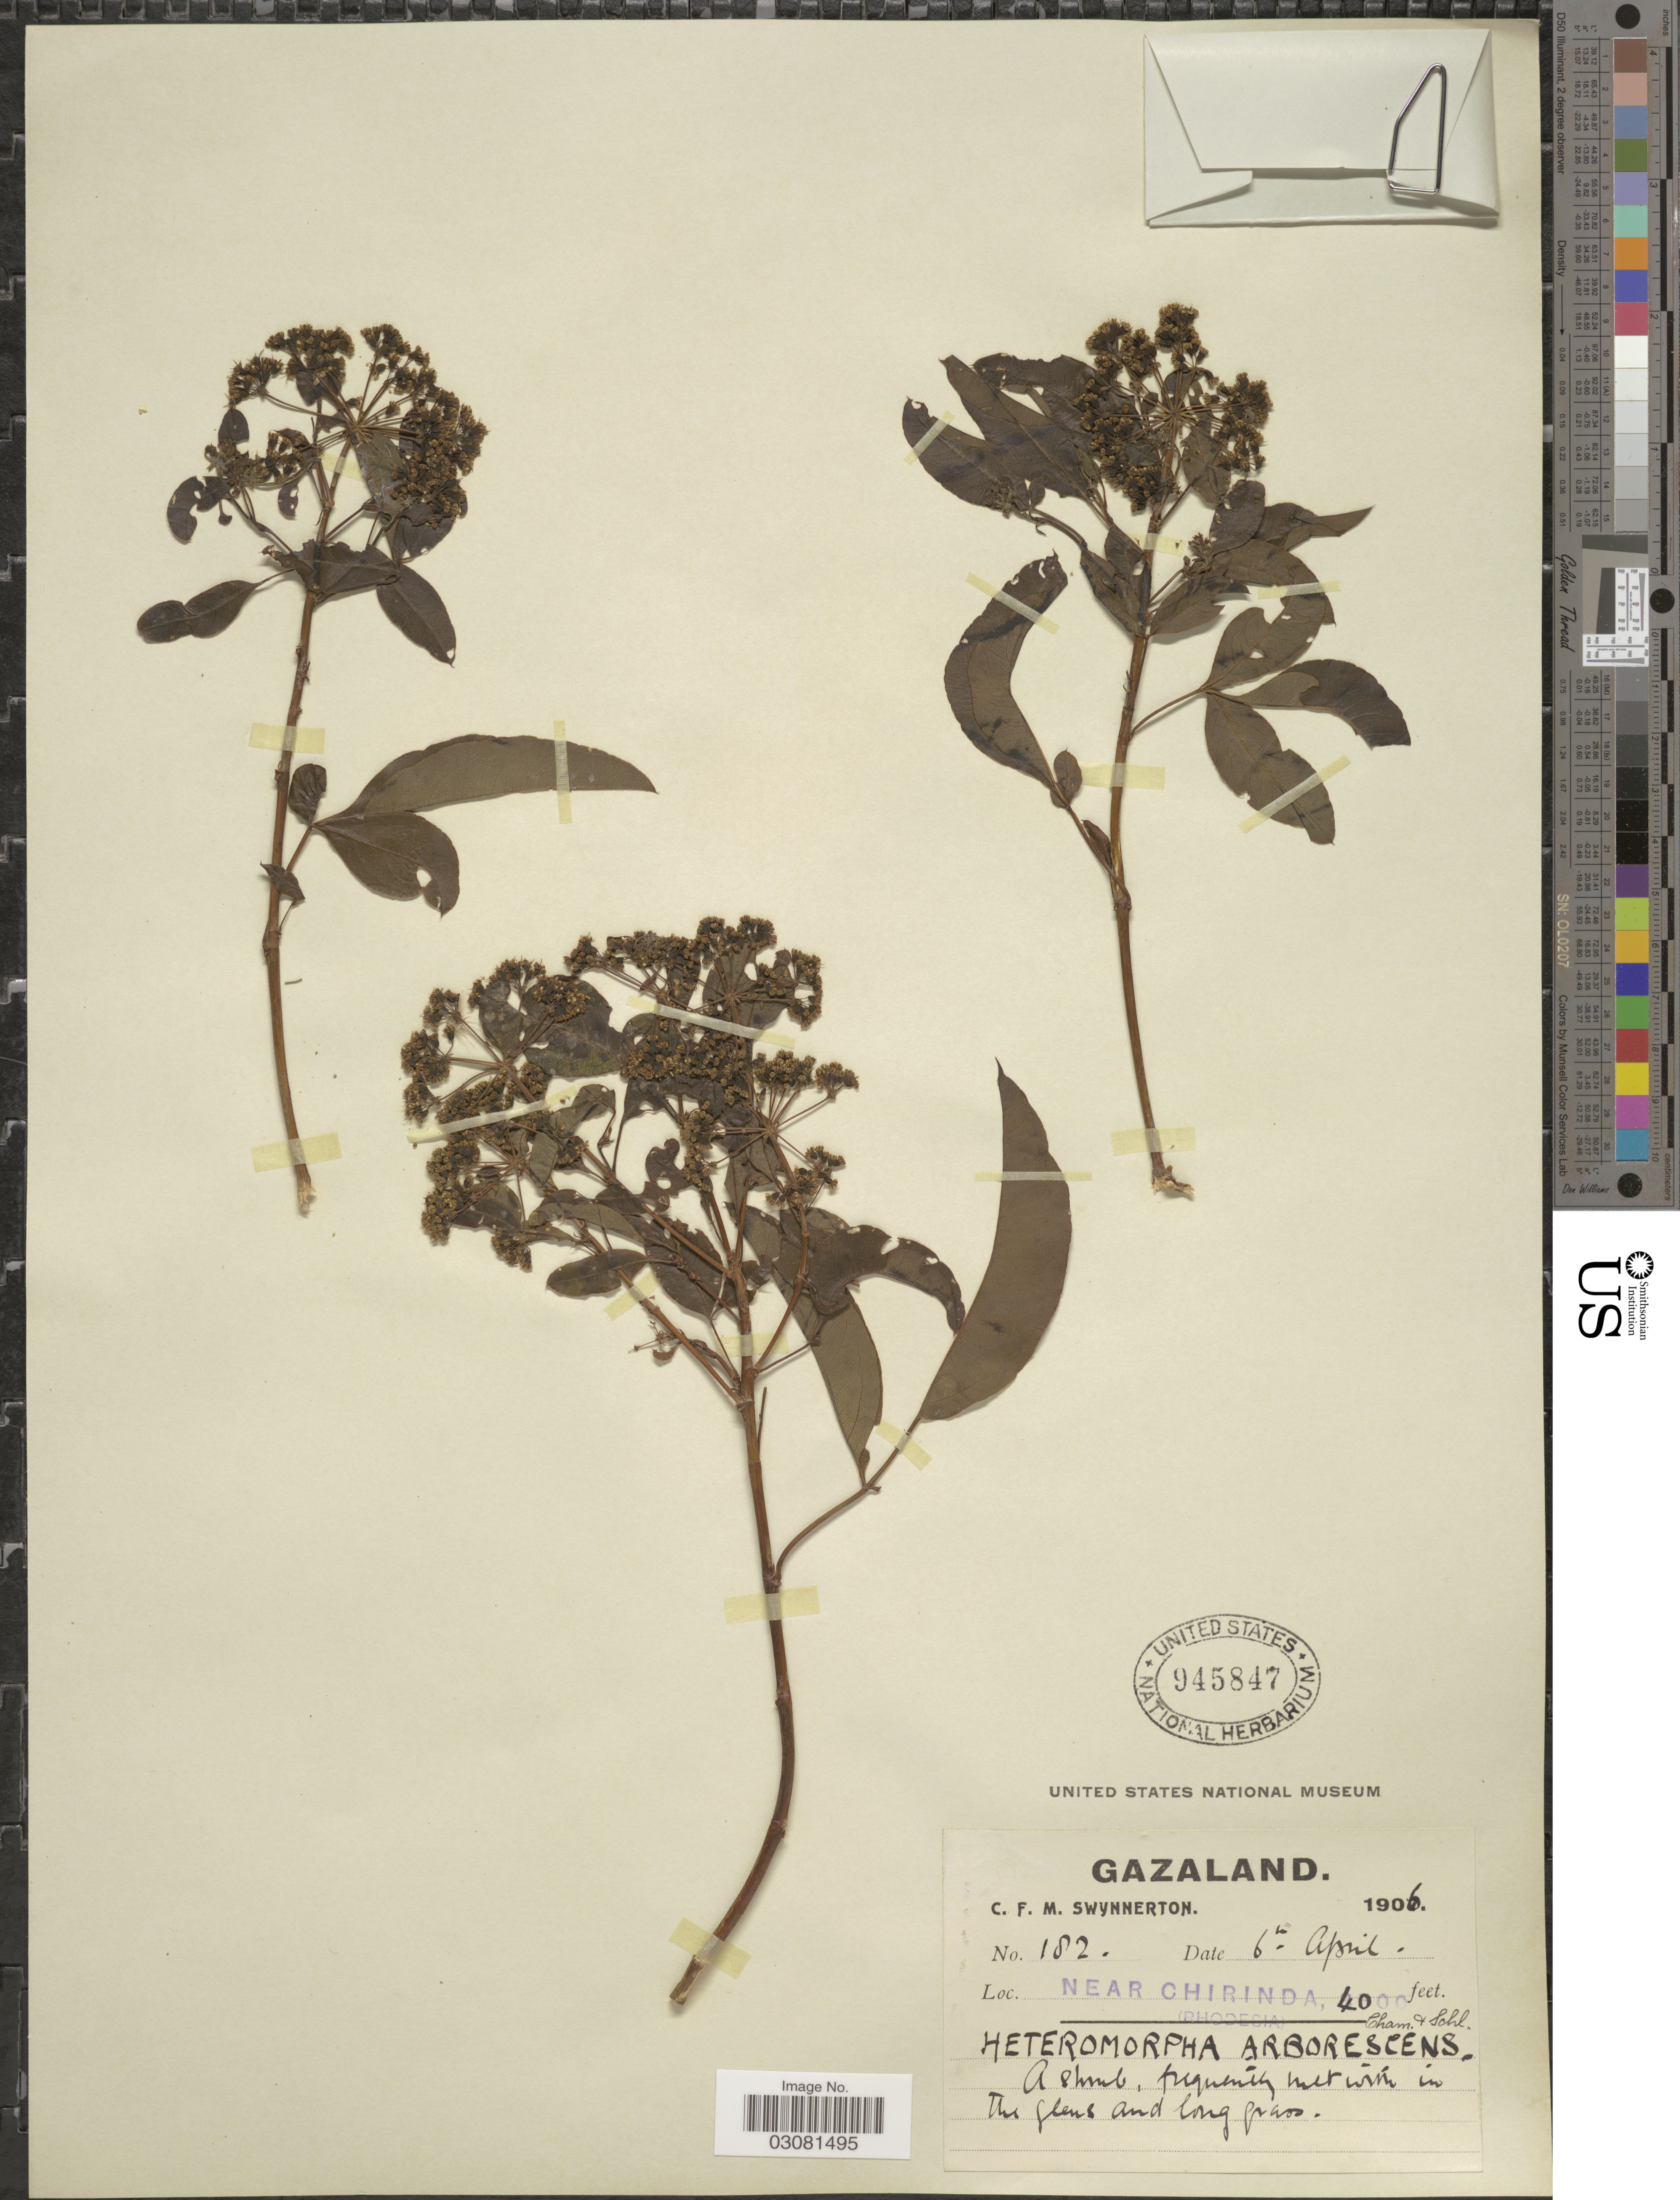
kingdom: Plantae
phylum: Tracheophyta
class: Magnoliopsida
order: Apiales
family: Apiaceae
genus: Heteromorpha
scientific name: Heteromorpha arborescens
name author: Cham. & Schltdl.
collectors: C. Swynnerton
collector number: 182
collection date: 1906-04-06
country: Zimbabwe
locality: Gazaland, Near Chirinda.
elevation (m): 1219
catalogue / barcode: US 945847